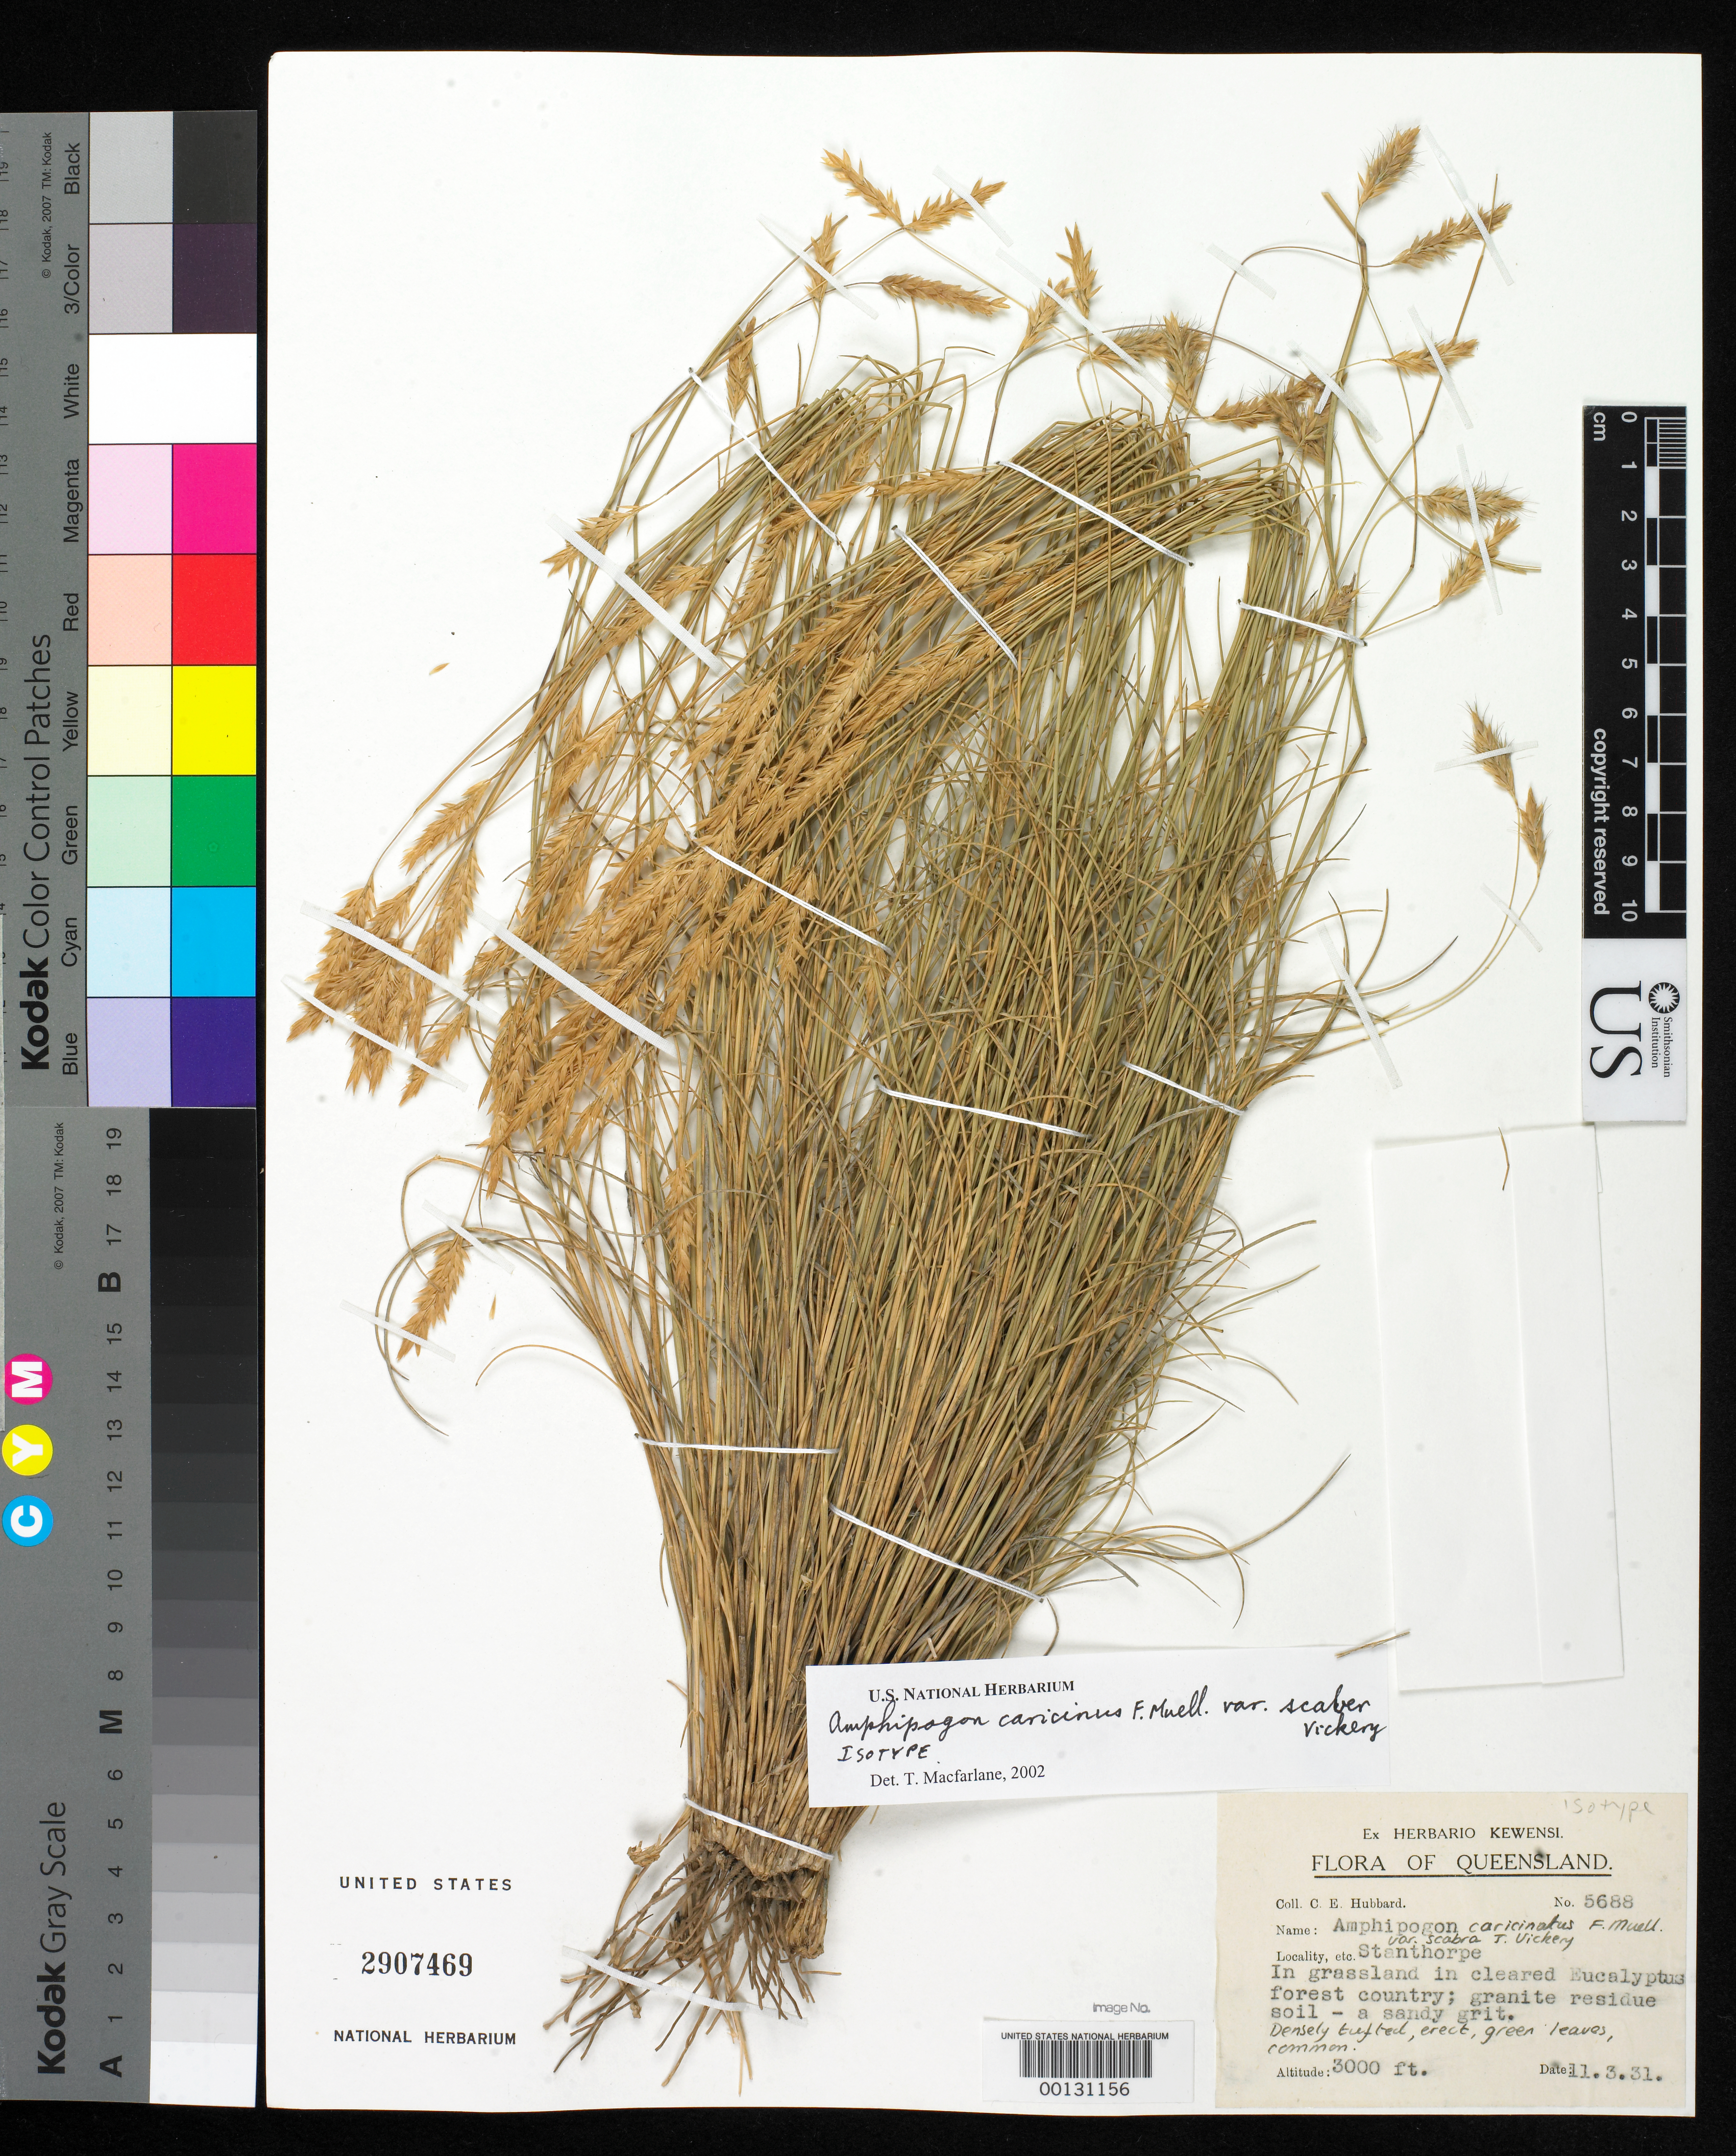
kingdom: Plantae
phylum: Tracheophyta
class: Liliopsida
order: Poales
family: Poaceae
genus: Amphipogon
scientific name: Amphipogon caricinatus var. scabra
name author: Vickery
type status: Isotype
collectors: C. E. Hubbard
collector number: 5688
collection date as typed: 11 Mar 1931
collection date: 1931-03-11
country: Australia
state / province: Queensland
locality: Stanthorpe; alt. 3000 ft.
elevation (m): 914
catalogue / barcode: US 2907469